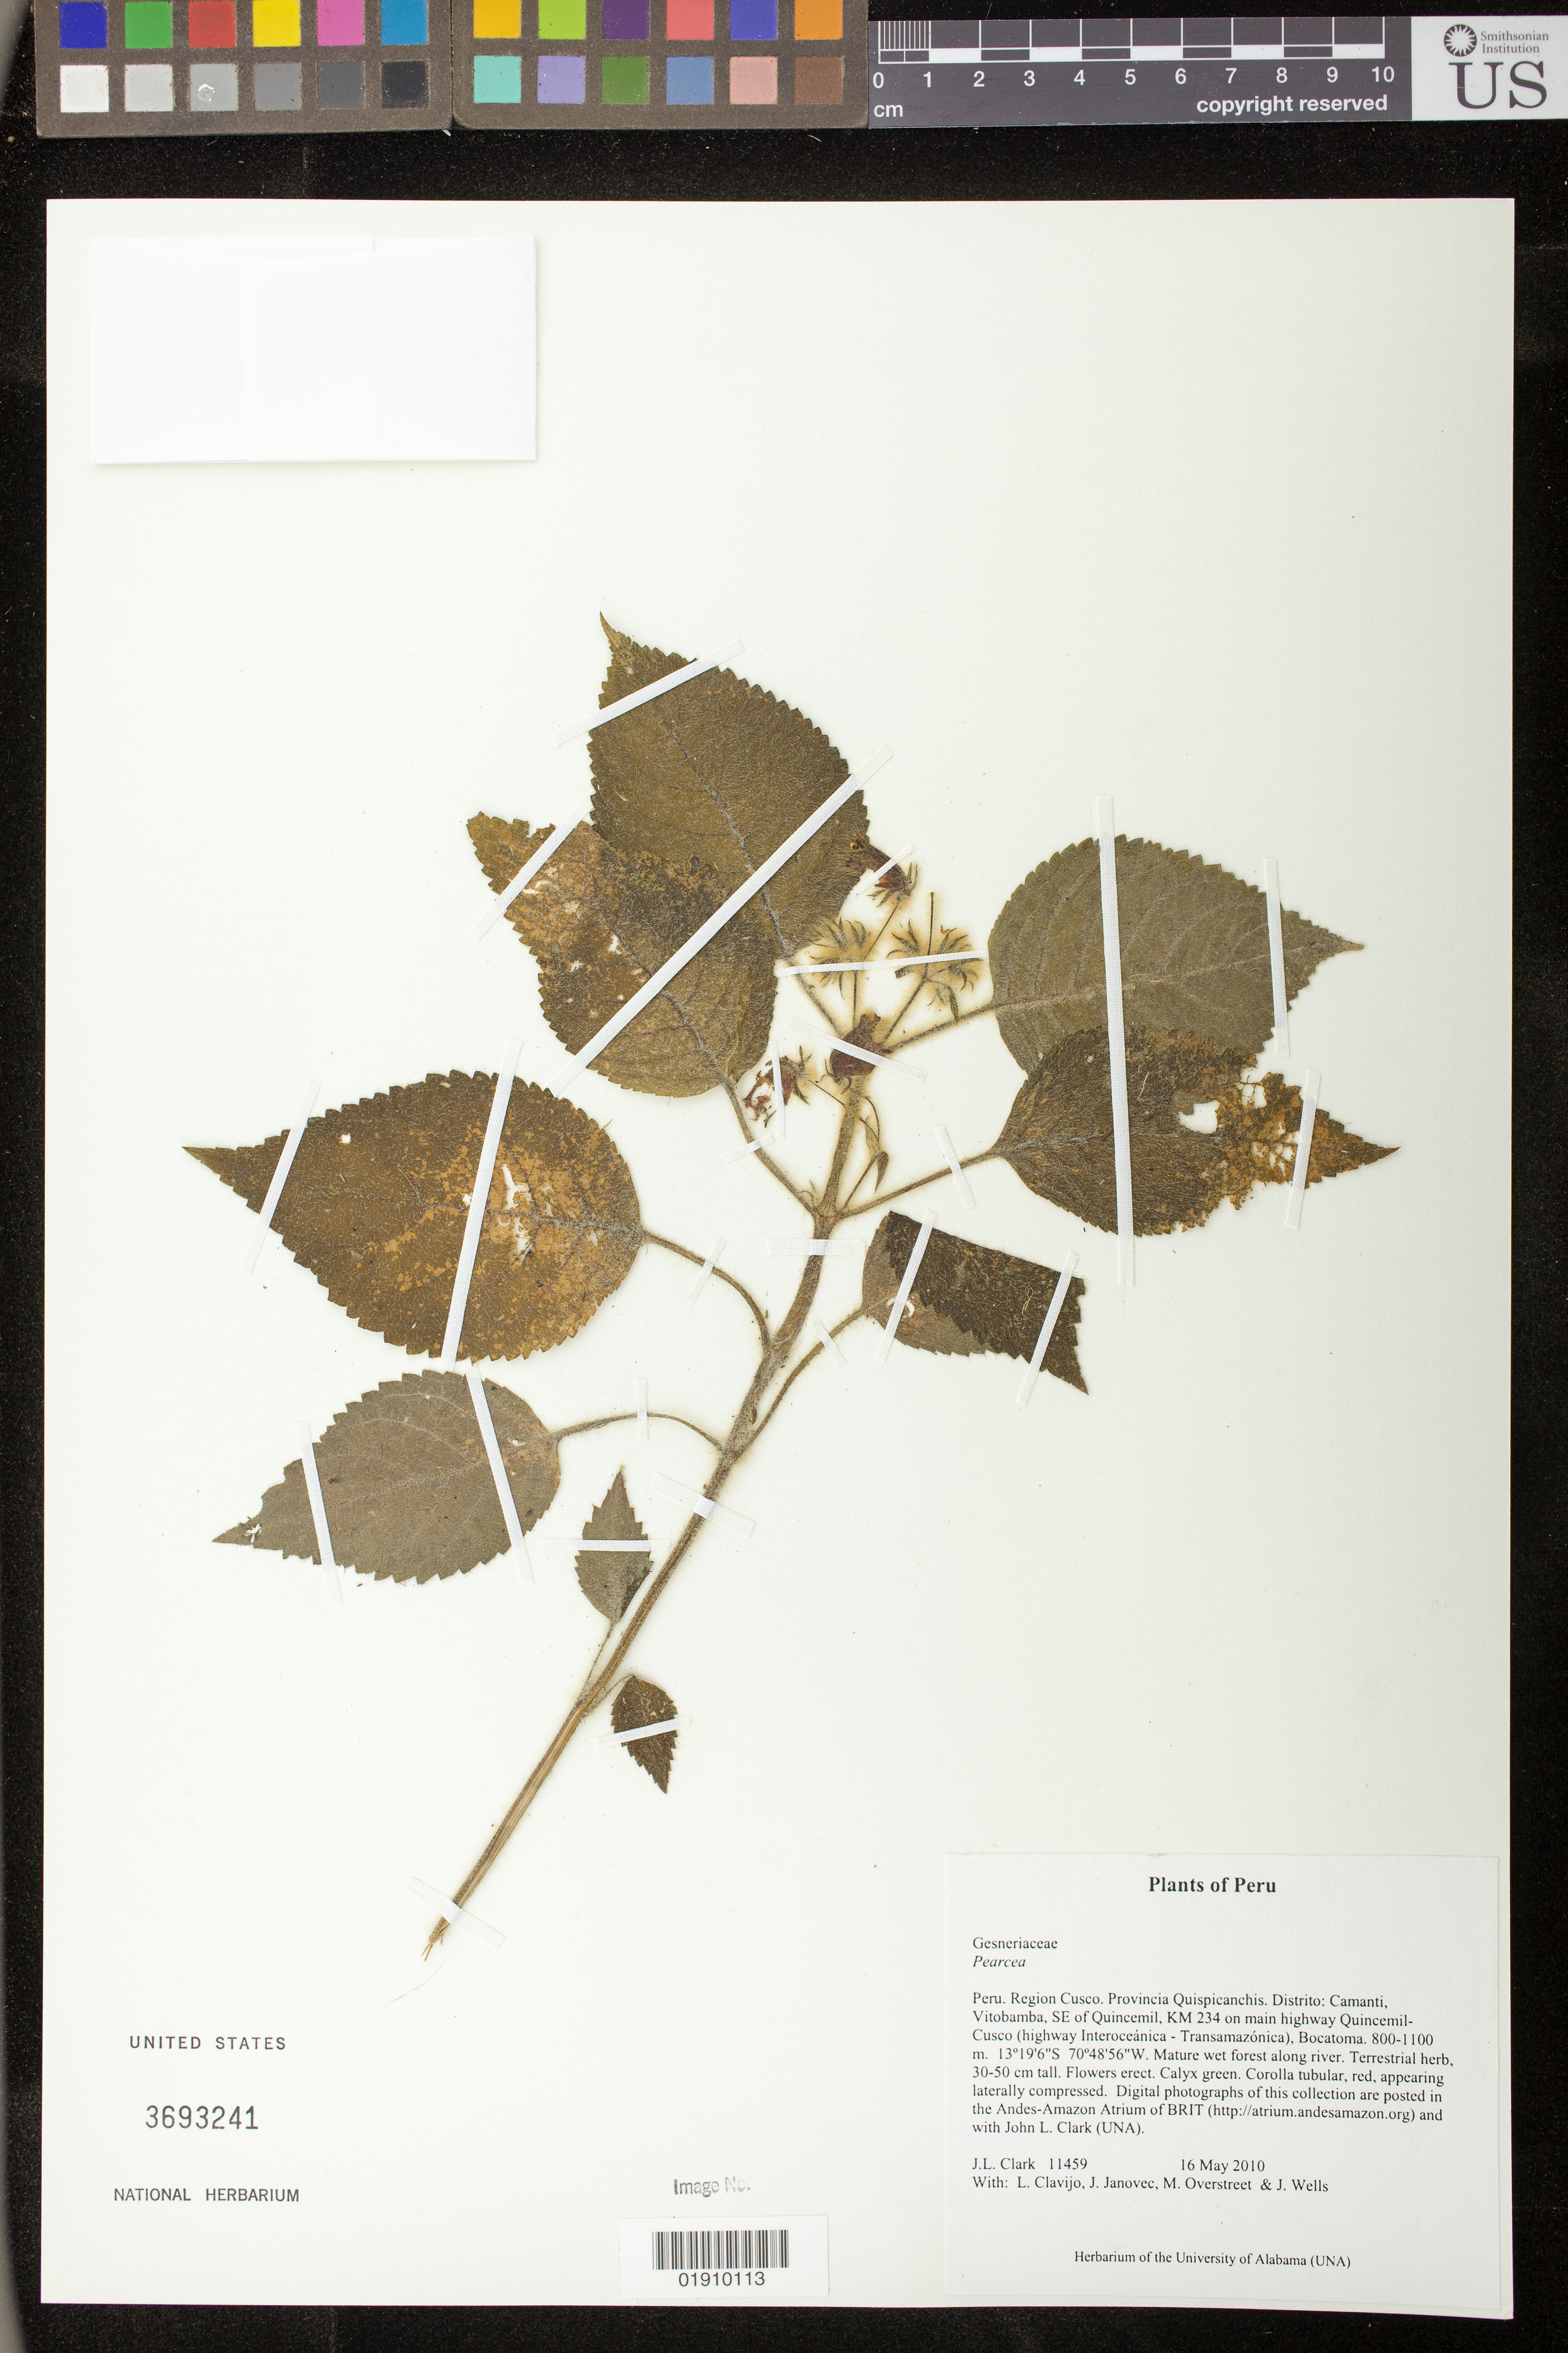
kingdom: Plantae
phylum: Tracheophyta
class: Magnoliopsida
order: Lamiales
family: Gesneriaceae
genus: Pearcea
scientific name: Pearcea sp.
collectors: J. L. Clark, L. Clavijo, J.P. Janovec, M. Overstreet & J. Wells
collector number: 11456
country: Peru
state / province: Cusco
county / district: Quispicanchis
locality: Camanti, Vitobamba, SE of Quincemil, KM 234 on main highway Quincemil-Cusco, Highway Interoceanica - Transmazonica, Bocatoma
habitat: Mature wet forest along river.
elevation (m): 800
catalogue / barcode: US 3693241